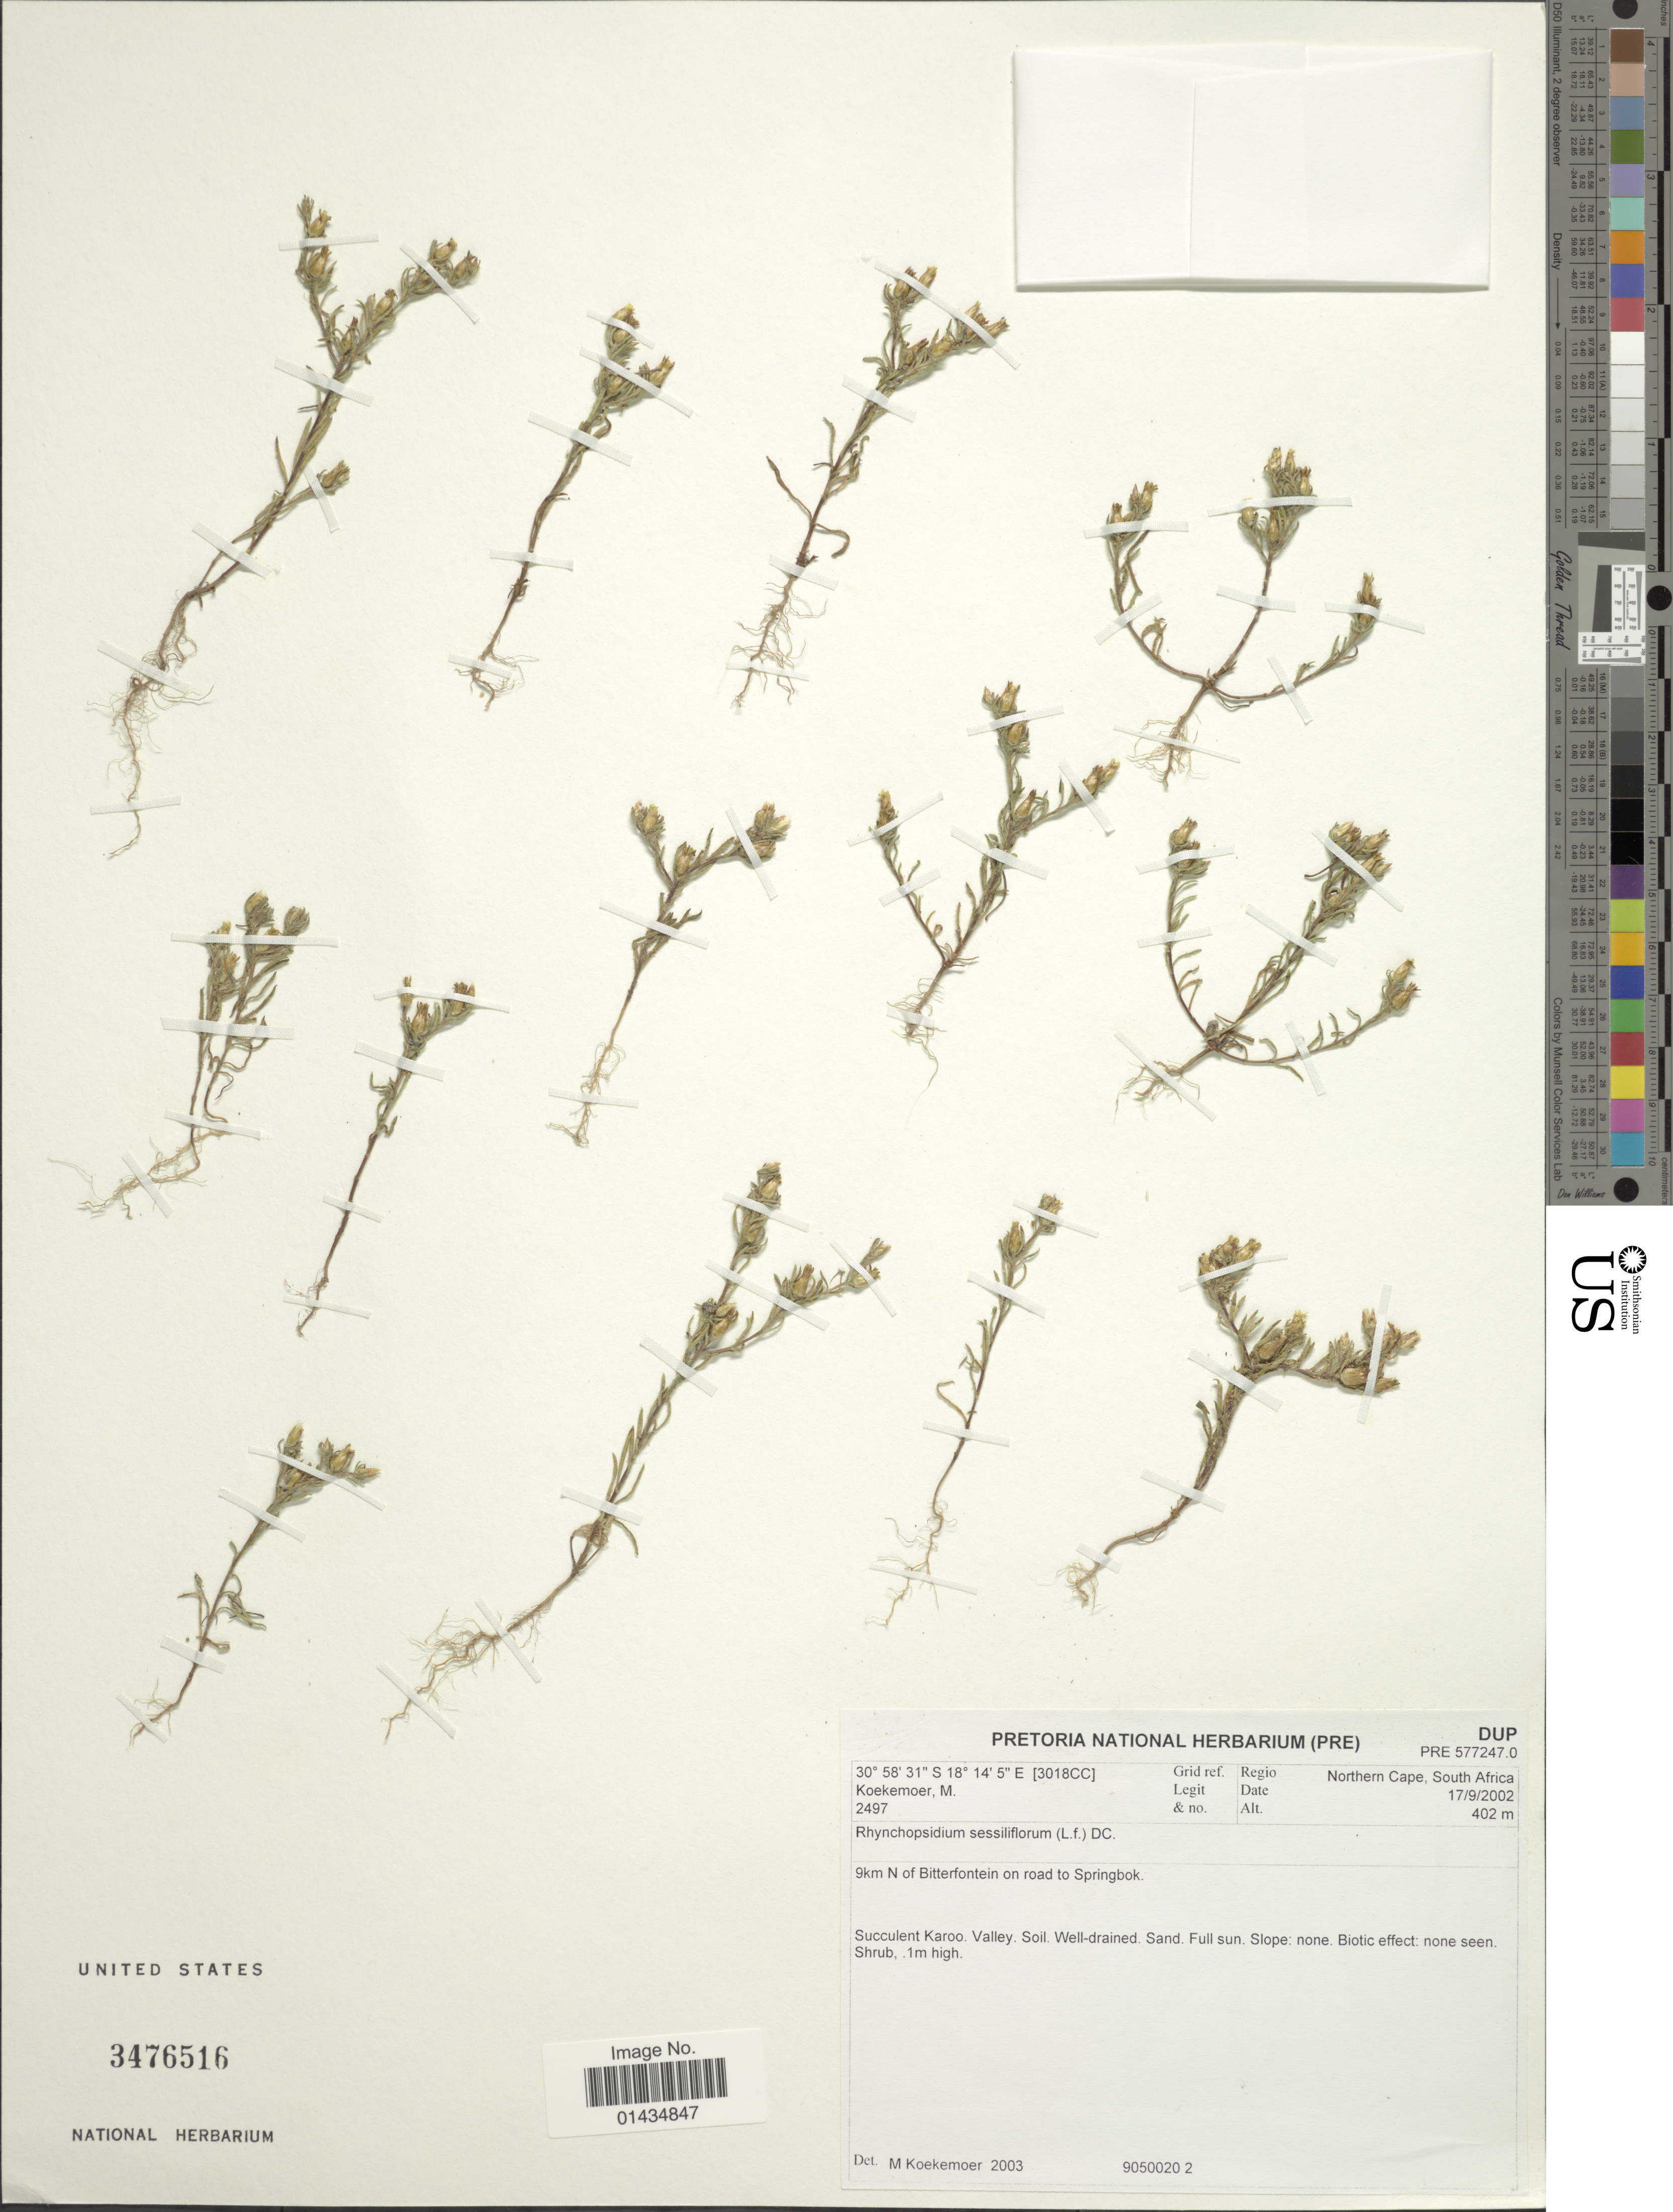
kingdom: Plantae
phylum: Tracheophyta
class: Magnoliopsida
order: Asterales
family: Asteraceae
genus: Rhynchopsidium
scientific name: Rhynchopsidium sessiliflorum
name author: (L. f.) DC.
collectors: M. Koekemoer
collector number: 2497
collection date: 2002-09-17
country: South Africa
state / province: Northern Cape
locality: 9 km N of Bitterfontein on road to Sprngbok, Succulent Karoo, valley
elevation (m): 402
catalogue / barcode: US 3476516